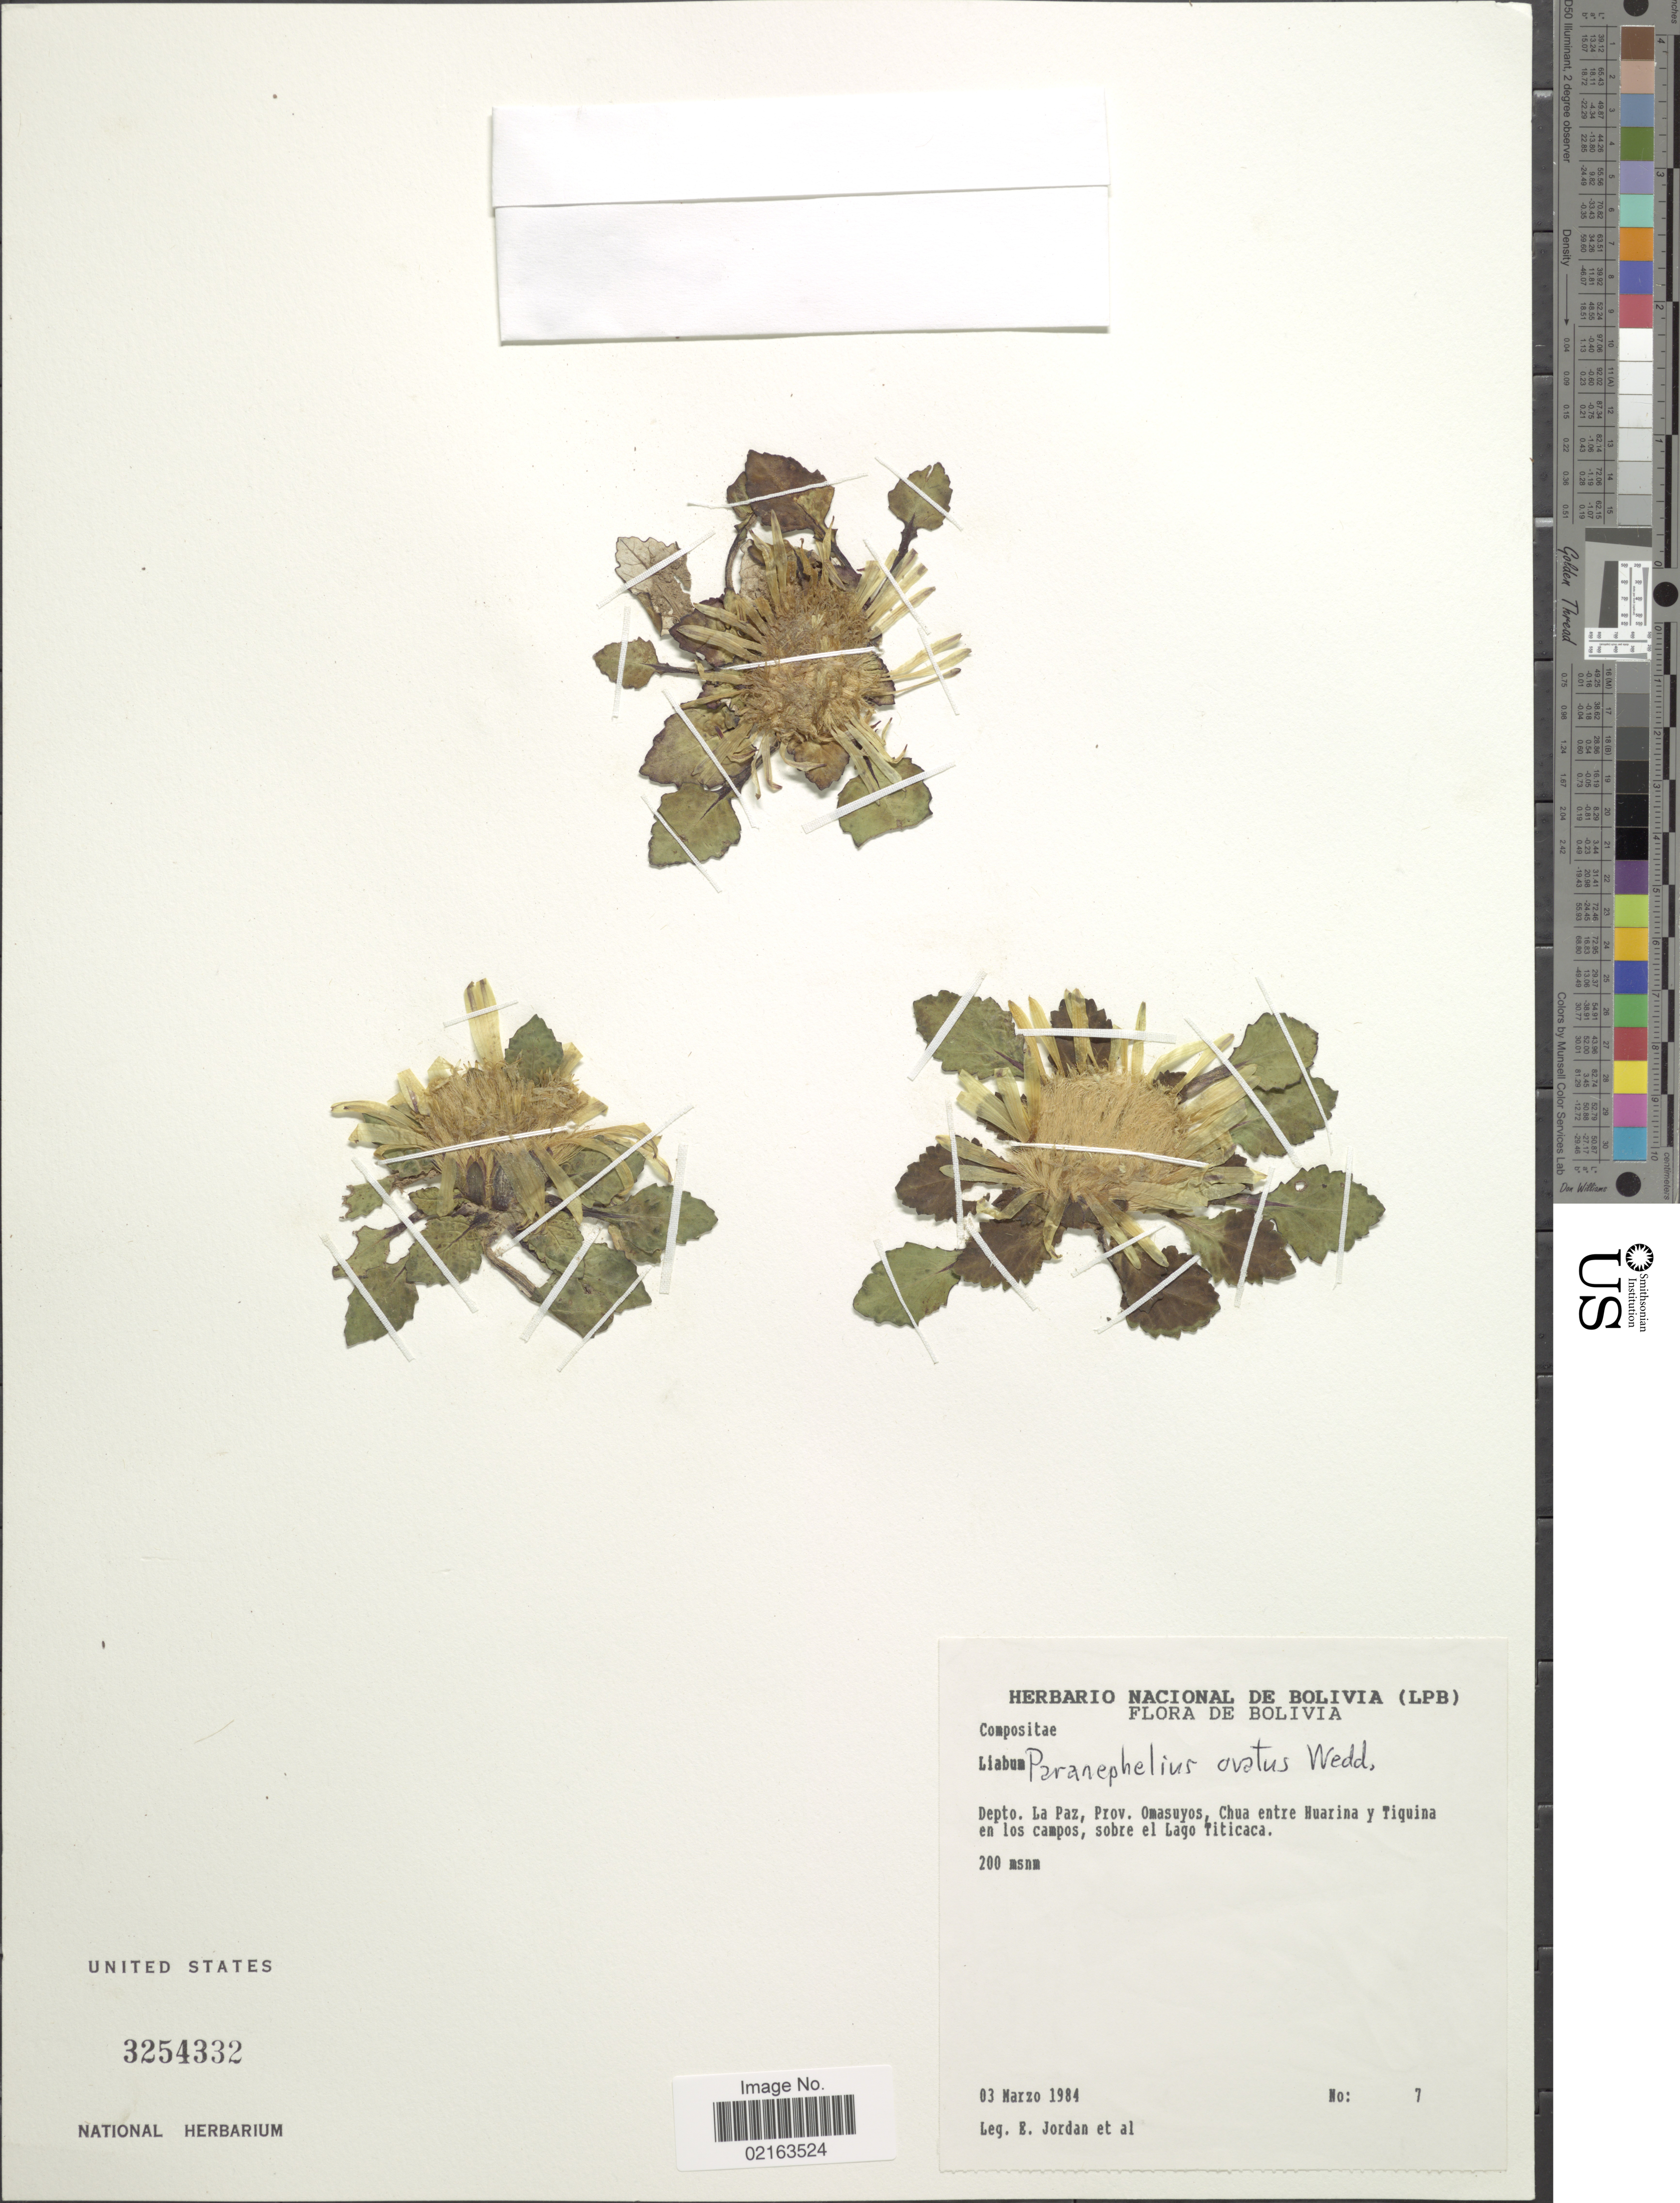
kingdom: Plantae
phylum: Tracheophyta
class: Magnoliopsida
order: Asterales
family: Asteraceae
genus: Paranephelius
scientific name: Paranephelius ovatus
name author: A. Gray ex Wedd.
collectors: E. Jordan & et al.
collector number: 7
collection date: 1984-03-03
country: Bolivia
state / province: La Paz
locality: Depto. La Paz, Prov. Omasuyos, Chua entre Huarina y Tiquina en los campos, sobre el Lago Titicaca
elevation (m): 200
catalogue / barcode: US 3254332